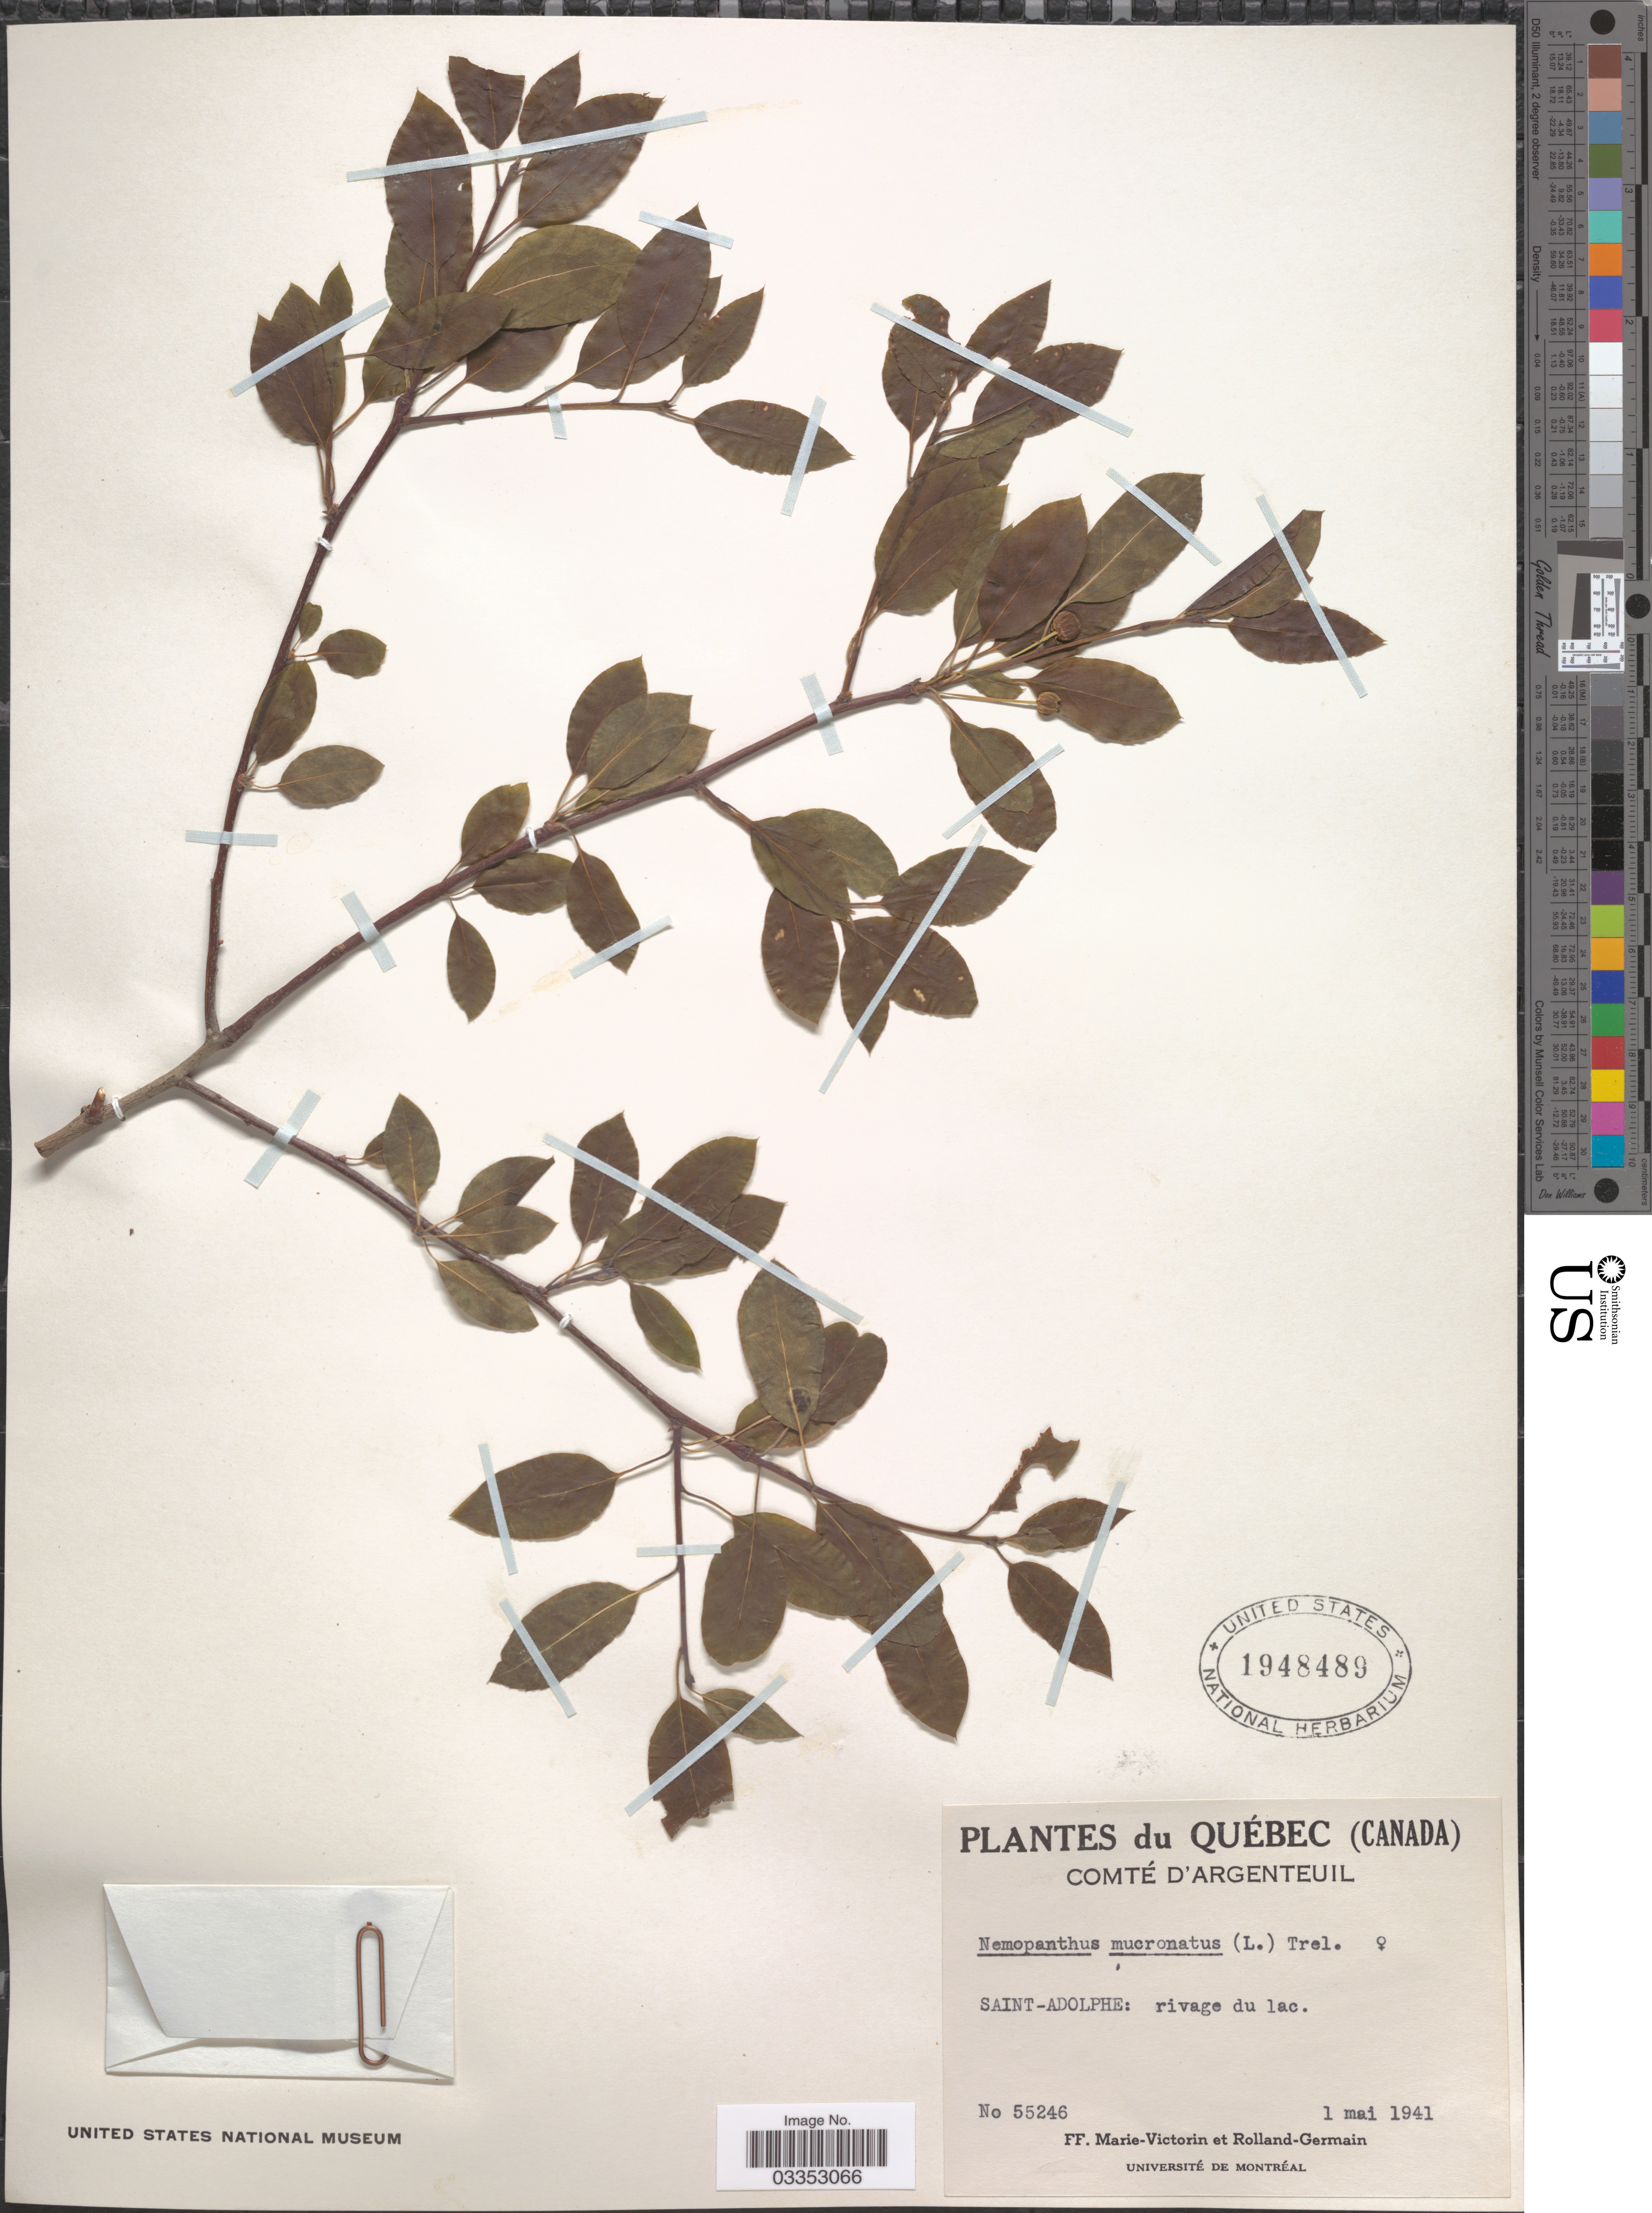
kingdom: Plantae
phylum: Tracheophyta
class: Magnoliopsida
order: Aquifoliales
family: Aquifoliaceae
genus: Nemopanthus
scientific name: Nemopanthus mucronatus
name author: (L.) Trel.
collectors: F. Marie-Victorin & Rolland-Germain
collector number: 55246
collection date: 1941-05-01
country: Canada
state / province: Quebec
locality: Comté D'Argenteuil. Saint-Adolphe: rivage du lac.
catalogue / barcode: US 1948489